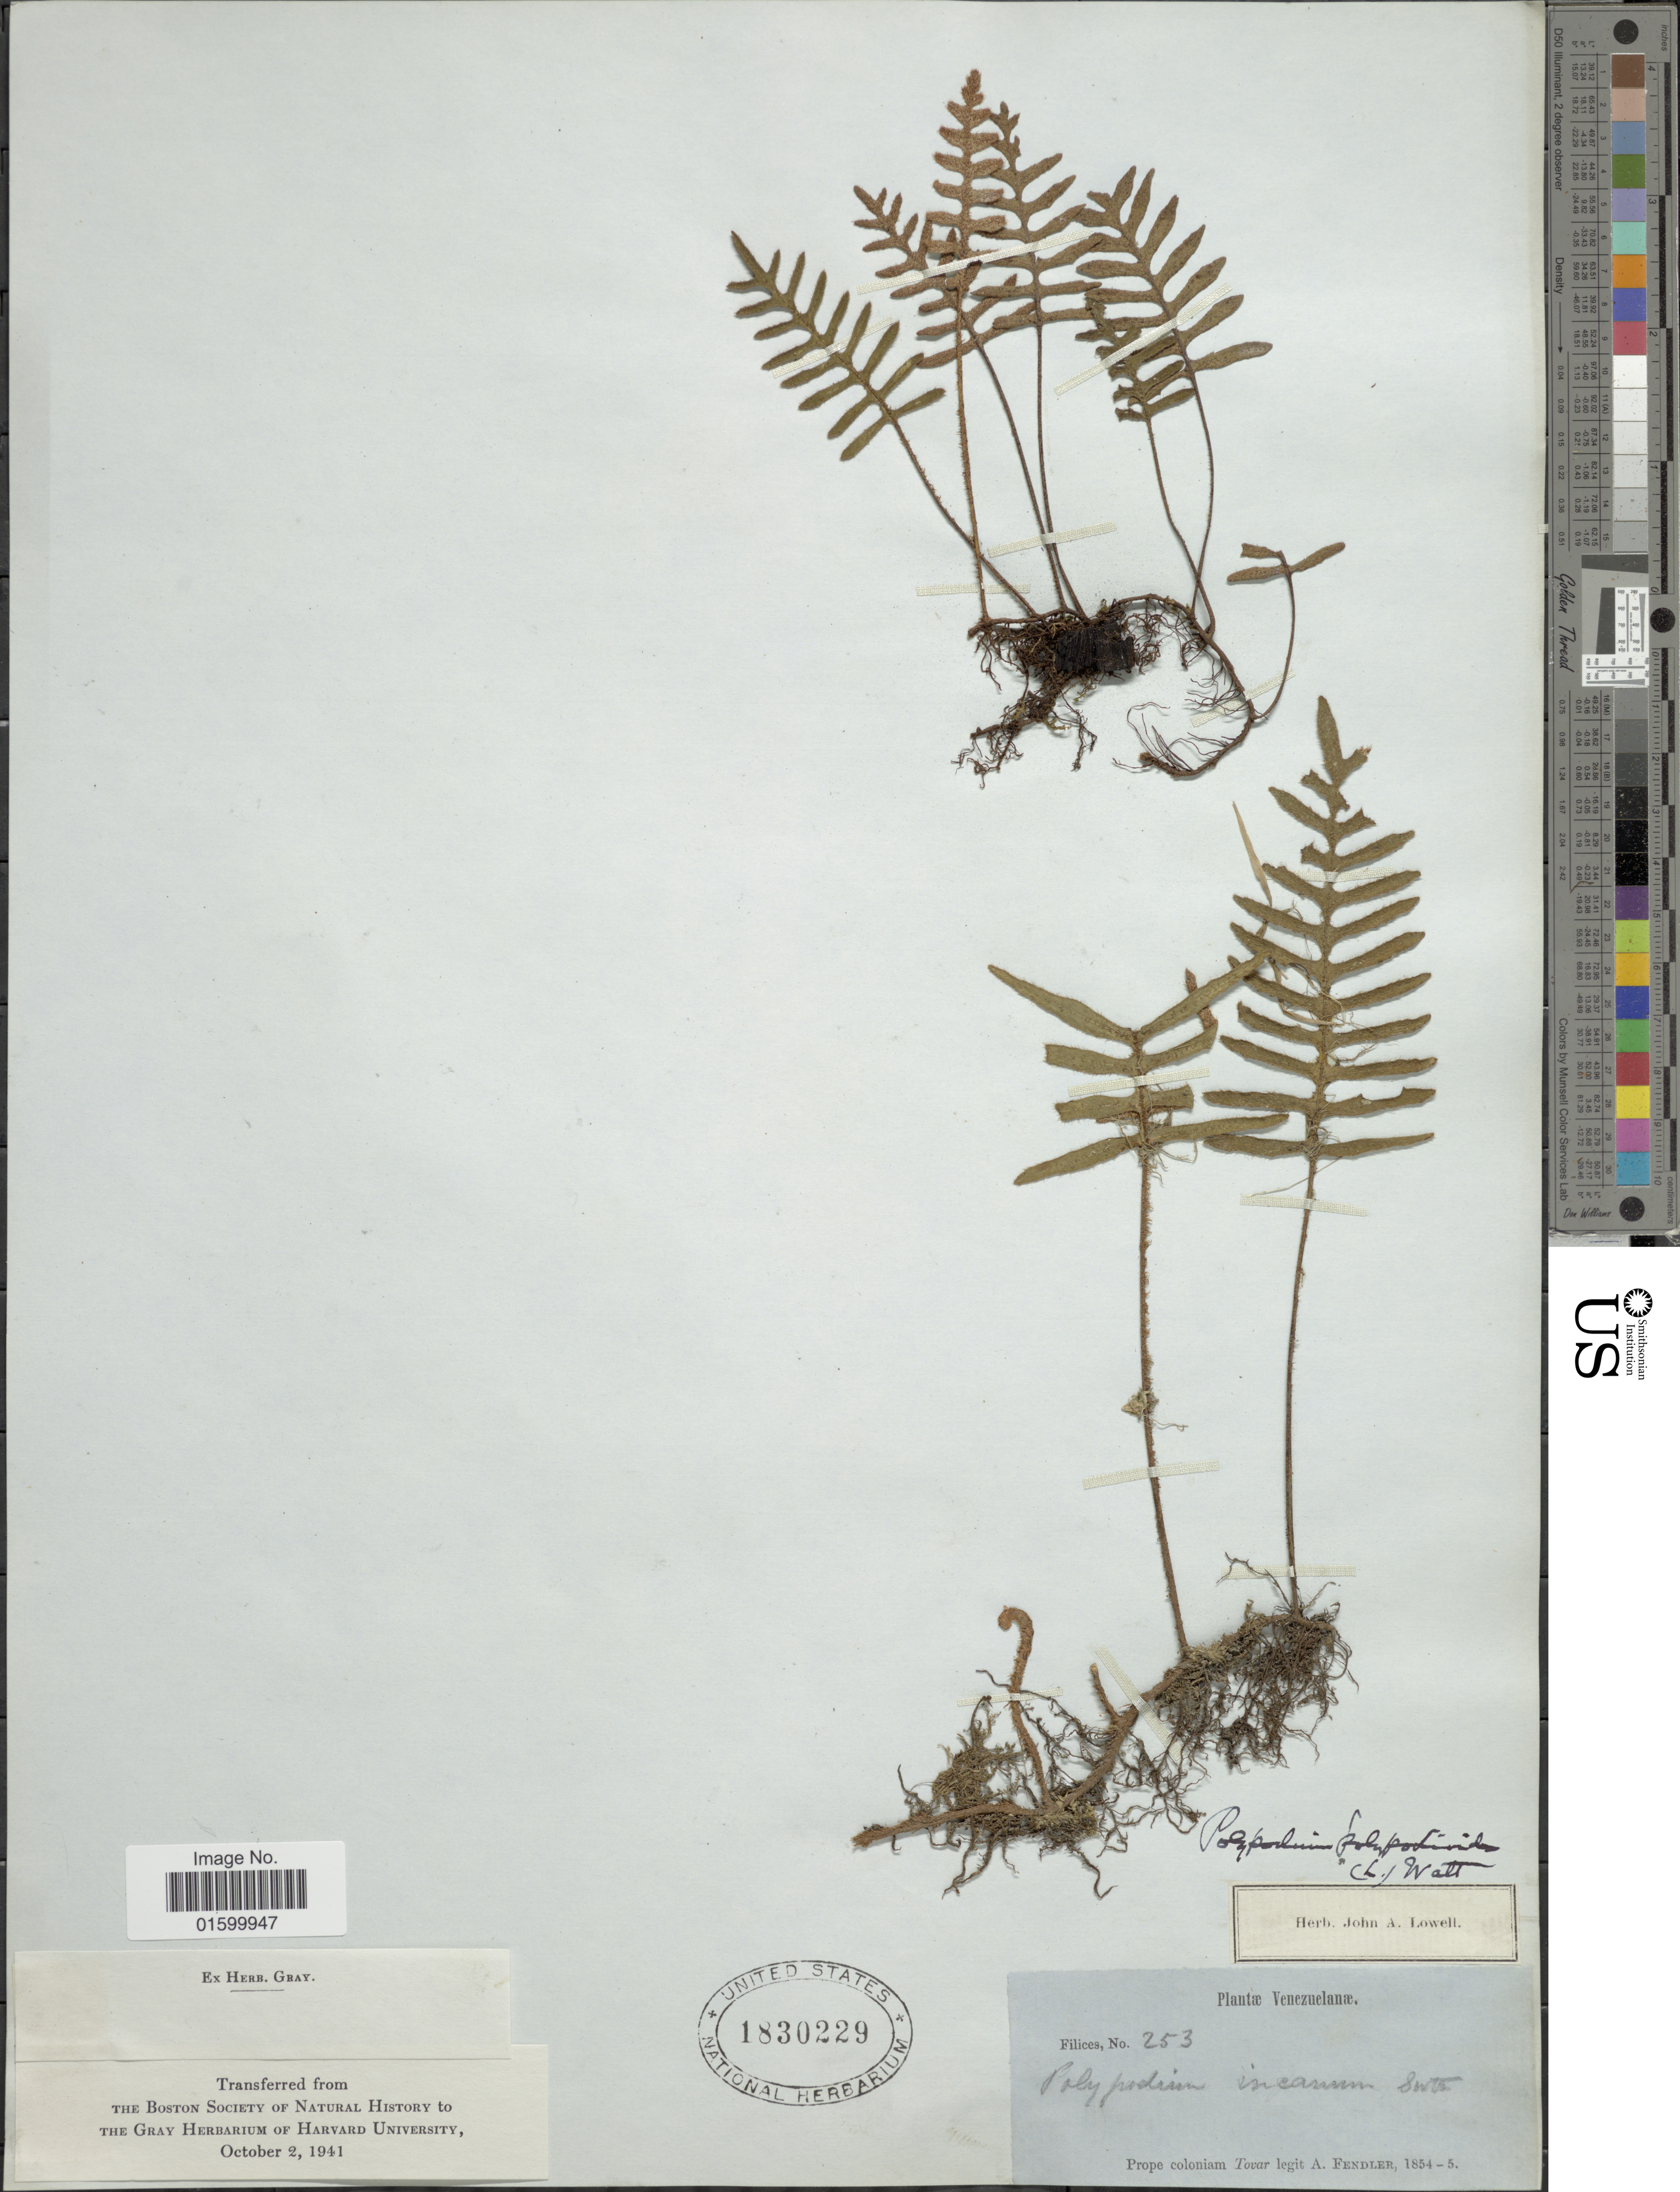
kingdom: Plantae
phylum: Tracheophyta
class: Polypodiopsida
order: Polypodiales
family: Polypodiaceae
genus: Pleopeltis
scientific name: Pleopeltis polypodioides var. burchellii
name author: (Baker) A.R. Sm.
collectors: A. Fendler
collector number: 253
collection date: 1854/1855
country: Venezuela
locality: Venezuelanae. Tovar.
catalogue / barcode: US 1830229